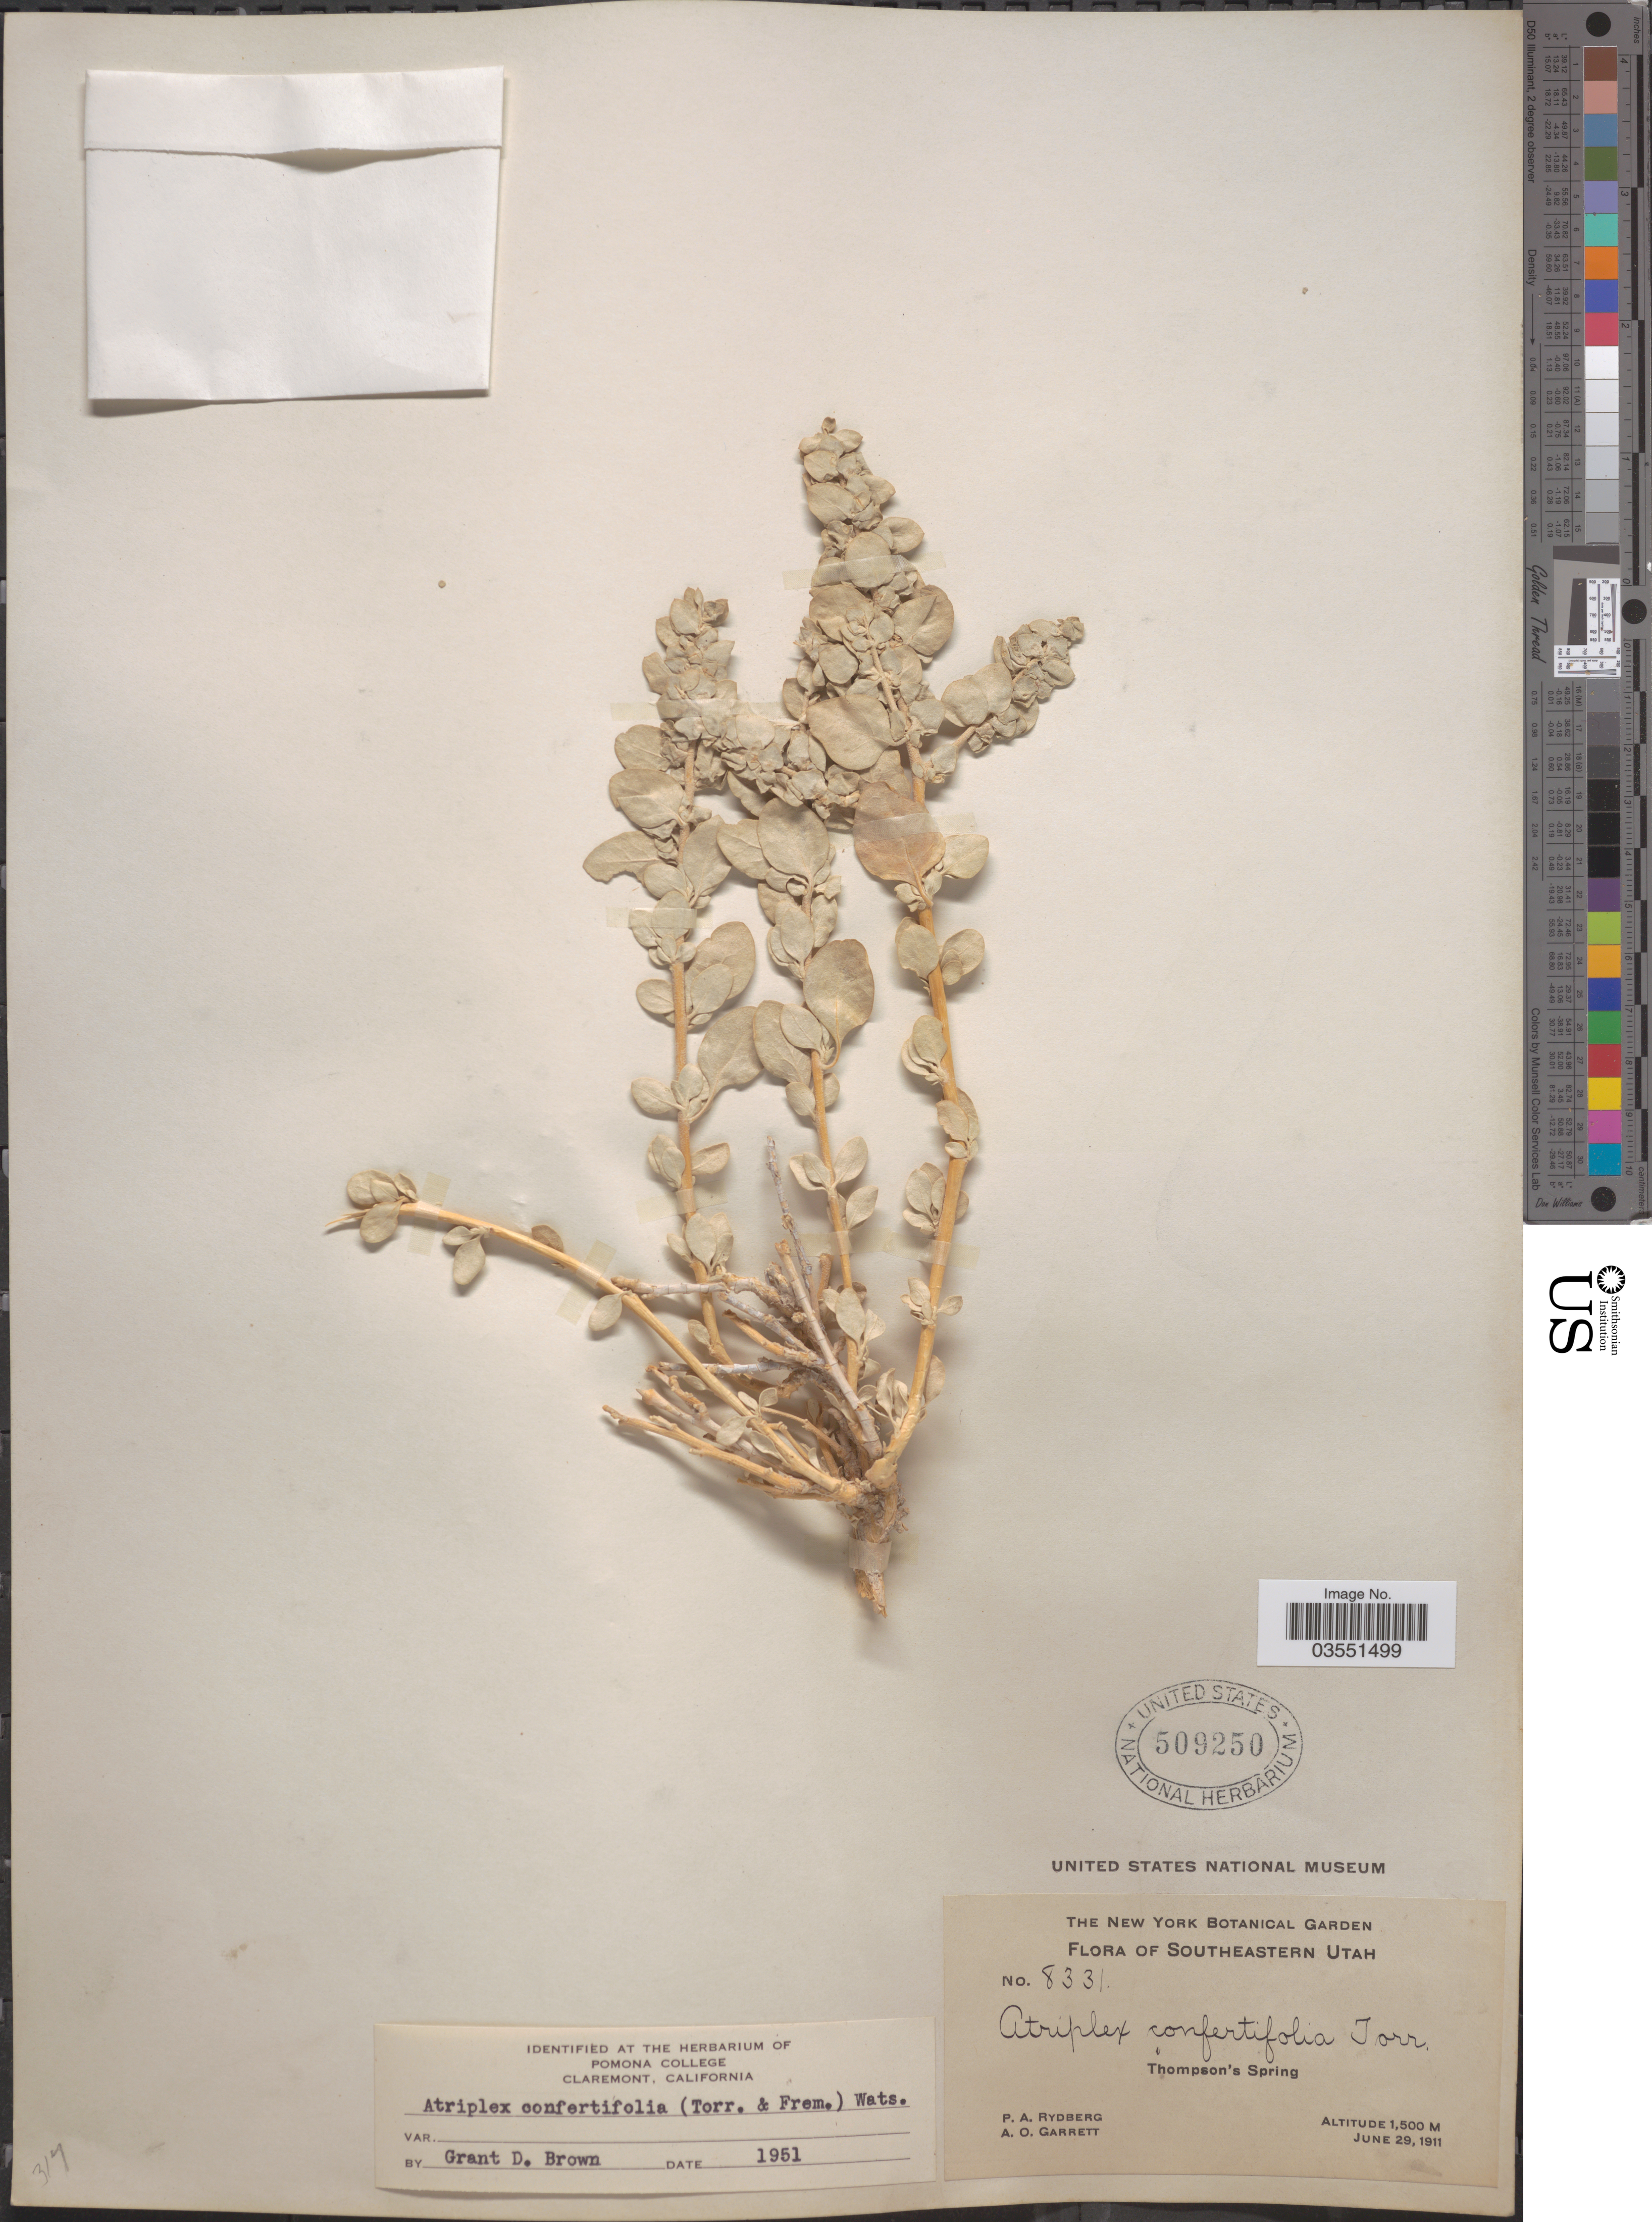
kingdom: Plantae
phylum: Tracheophyta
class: Magnoliopsida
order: Caryophyllales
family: Amaranthaceae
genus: Atriplex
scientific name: Atriplex confertifolia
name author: (Torr. & Frém.) S. Watson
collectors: P. A. Rydberg & A. O. Garrett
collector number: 8331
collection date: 1911-06-29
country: United States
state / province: Utah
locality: Southeastern Utah. Thompson's Spring.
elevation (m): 1500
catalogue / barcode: US 509250